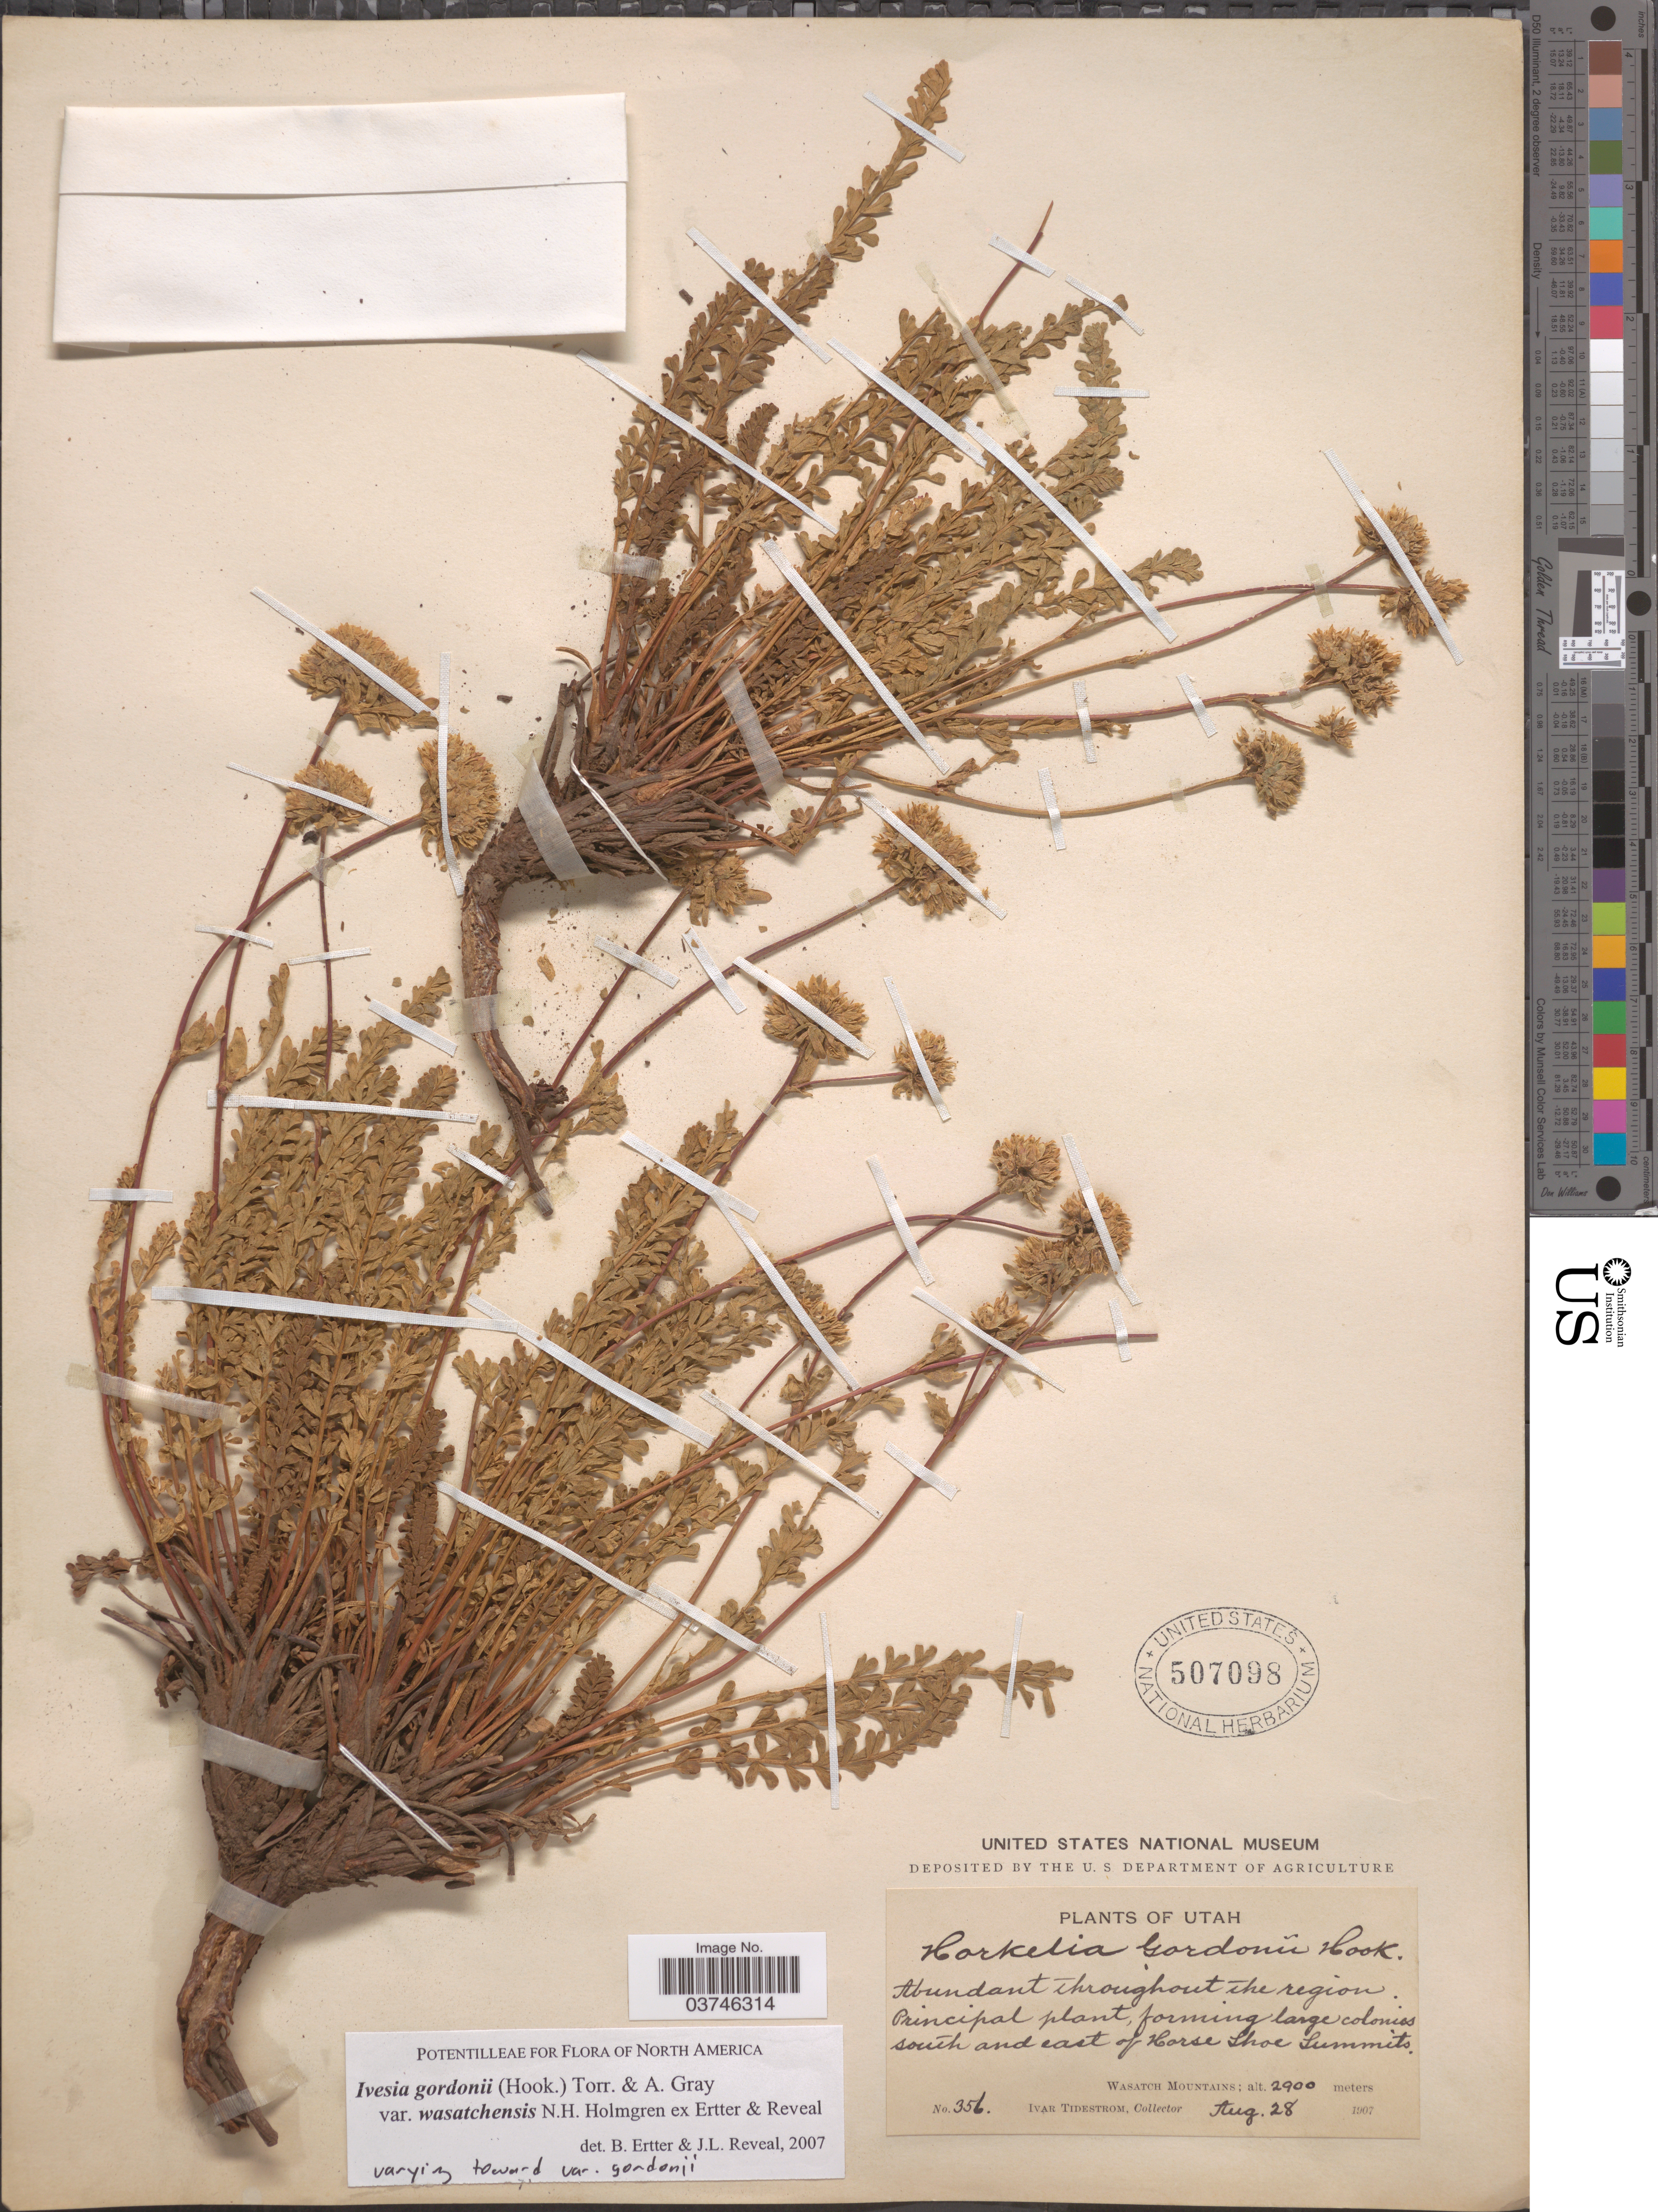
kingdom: Plantae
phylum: Tracheophyta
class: Magnoliopsida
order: Rosales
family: Rosaceae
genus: Potentilla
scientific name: Potentilla gordonii var. wasatchensis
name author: (N.H. Holmgren ex Ertter) Mosyakin & Shiyan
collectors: I. F. Tidestrom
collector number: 356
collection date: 1907-08-28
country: United States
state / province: Utah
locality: South and east of Horse Shoe Summit. Wasatch Mountains.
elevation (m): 2900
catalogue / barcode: US 507098